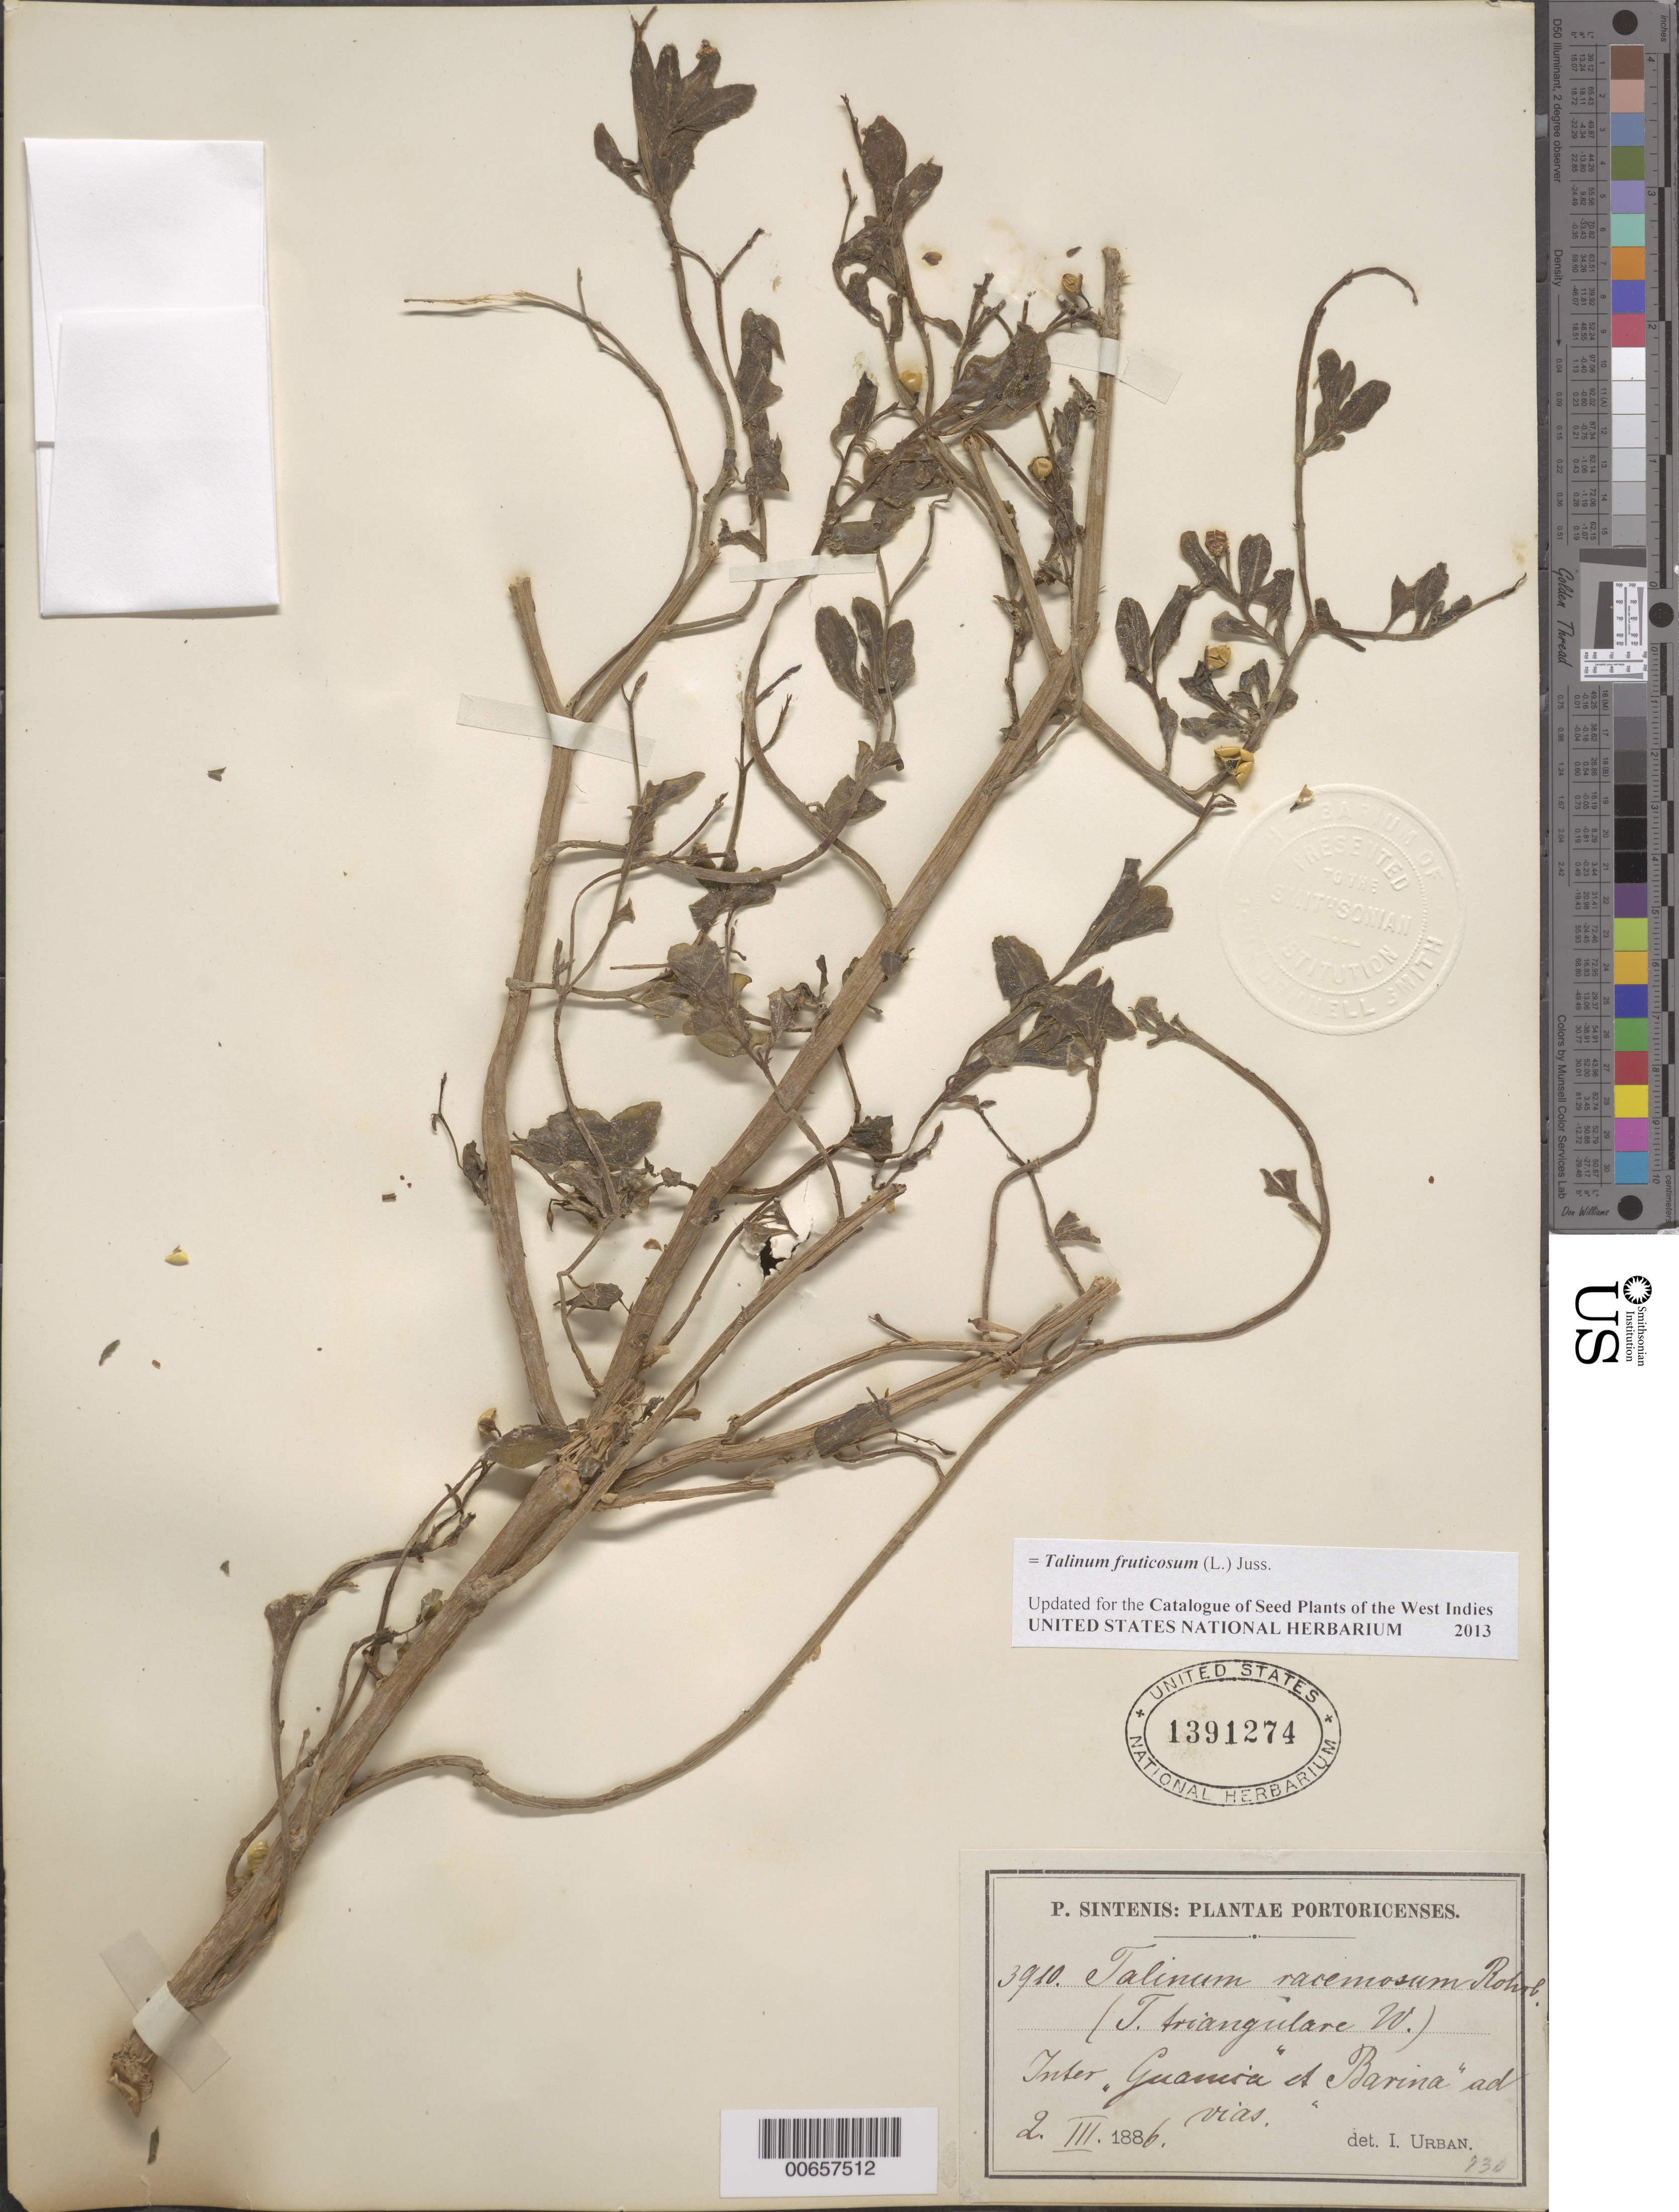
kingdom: Plantae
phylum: Tracheophyta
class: Magnoliopsida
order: Caryophyllales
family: Talinaceae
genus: Talinum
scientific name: Talinum fruticosum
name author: (L.) Juss.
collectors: P. Sintenis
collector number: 3910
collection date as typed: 02 Mar 1886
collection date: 1886-03-02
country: Puerto Rico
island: Greater Antilles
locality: Inter Guanica et Barima ad vias.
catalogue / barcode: US 1391274